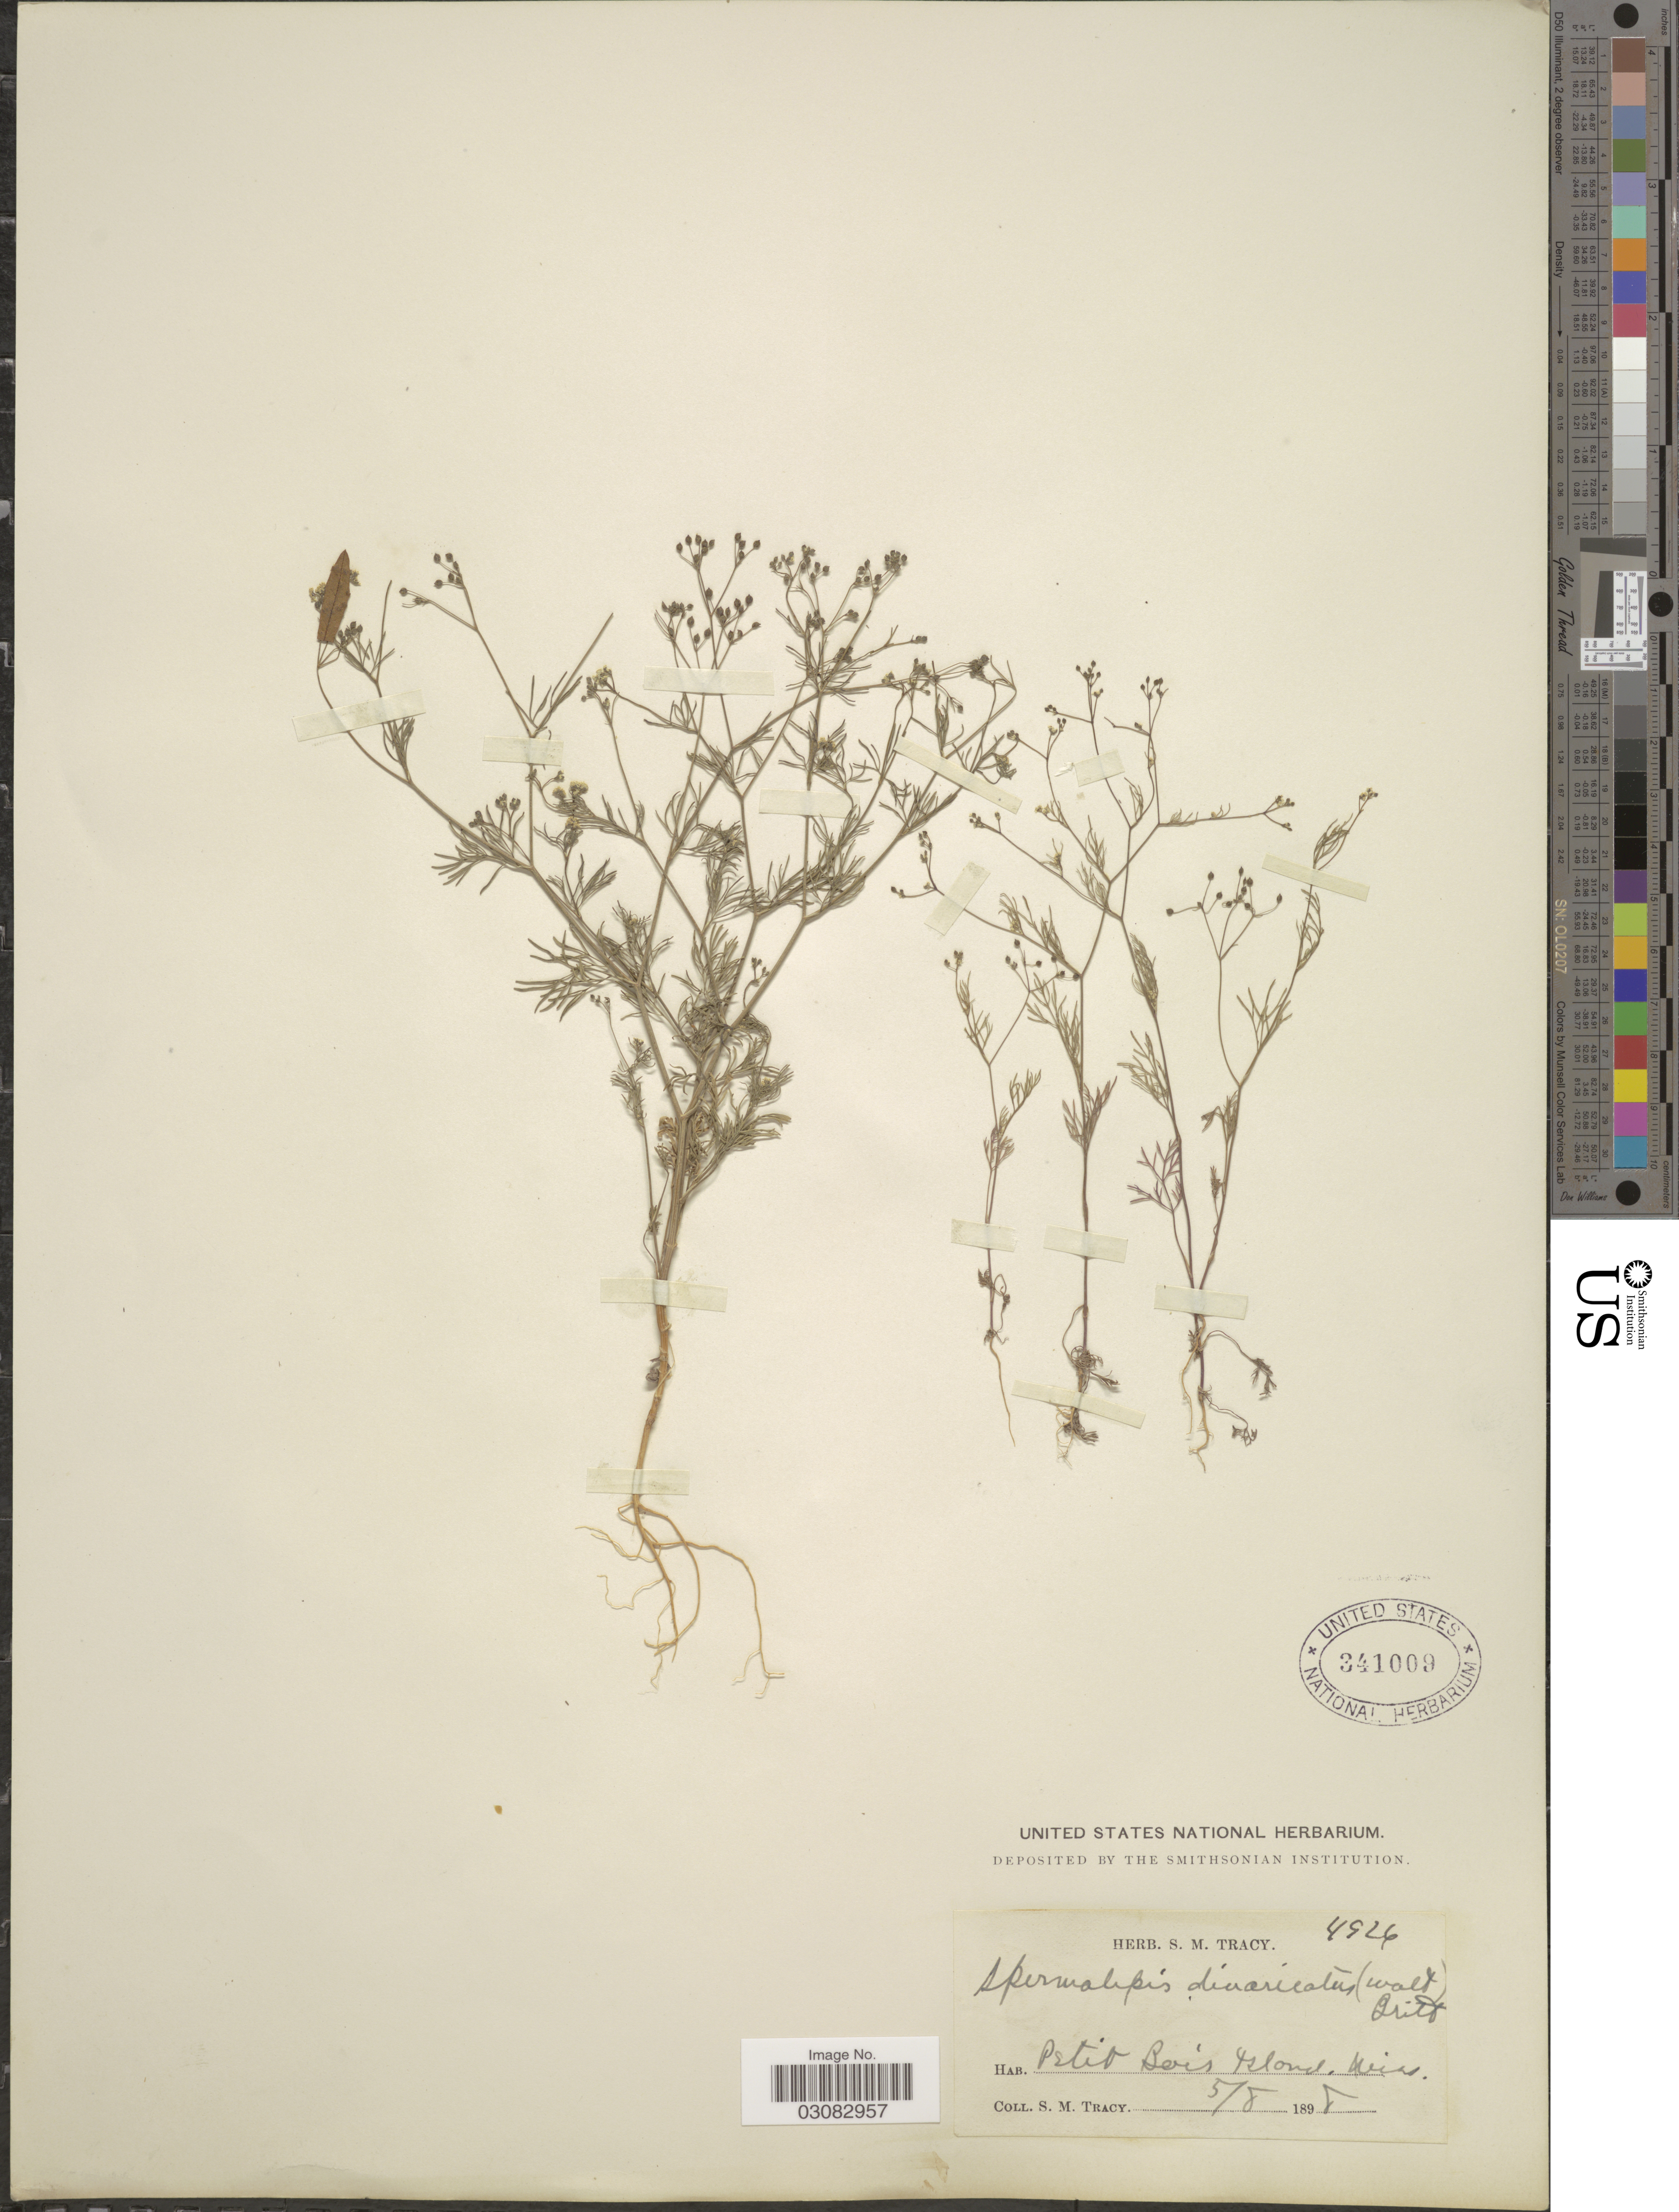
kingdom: Plantae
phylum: Tracheophyta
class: Magnoliopsida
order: Apiales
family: Apiaceae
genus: Spermolepis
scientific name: Spermolepis echinata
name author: (Nutt. ex DC.) A. Heller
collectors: S. M. Tracy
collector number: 4924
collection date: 1898-05-08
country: United States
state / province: Mississippi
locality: Petit Bois Island.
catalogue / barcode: US 341009